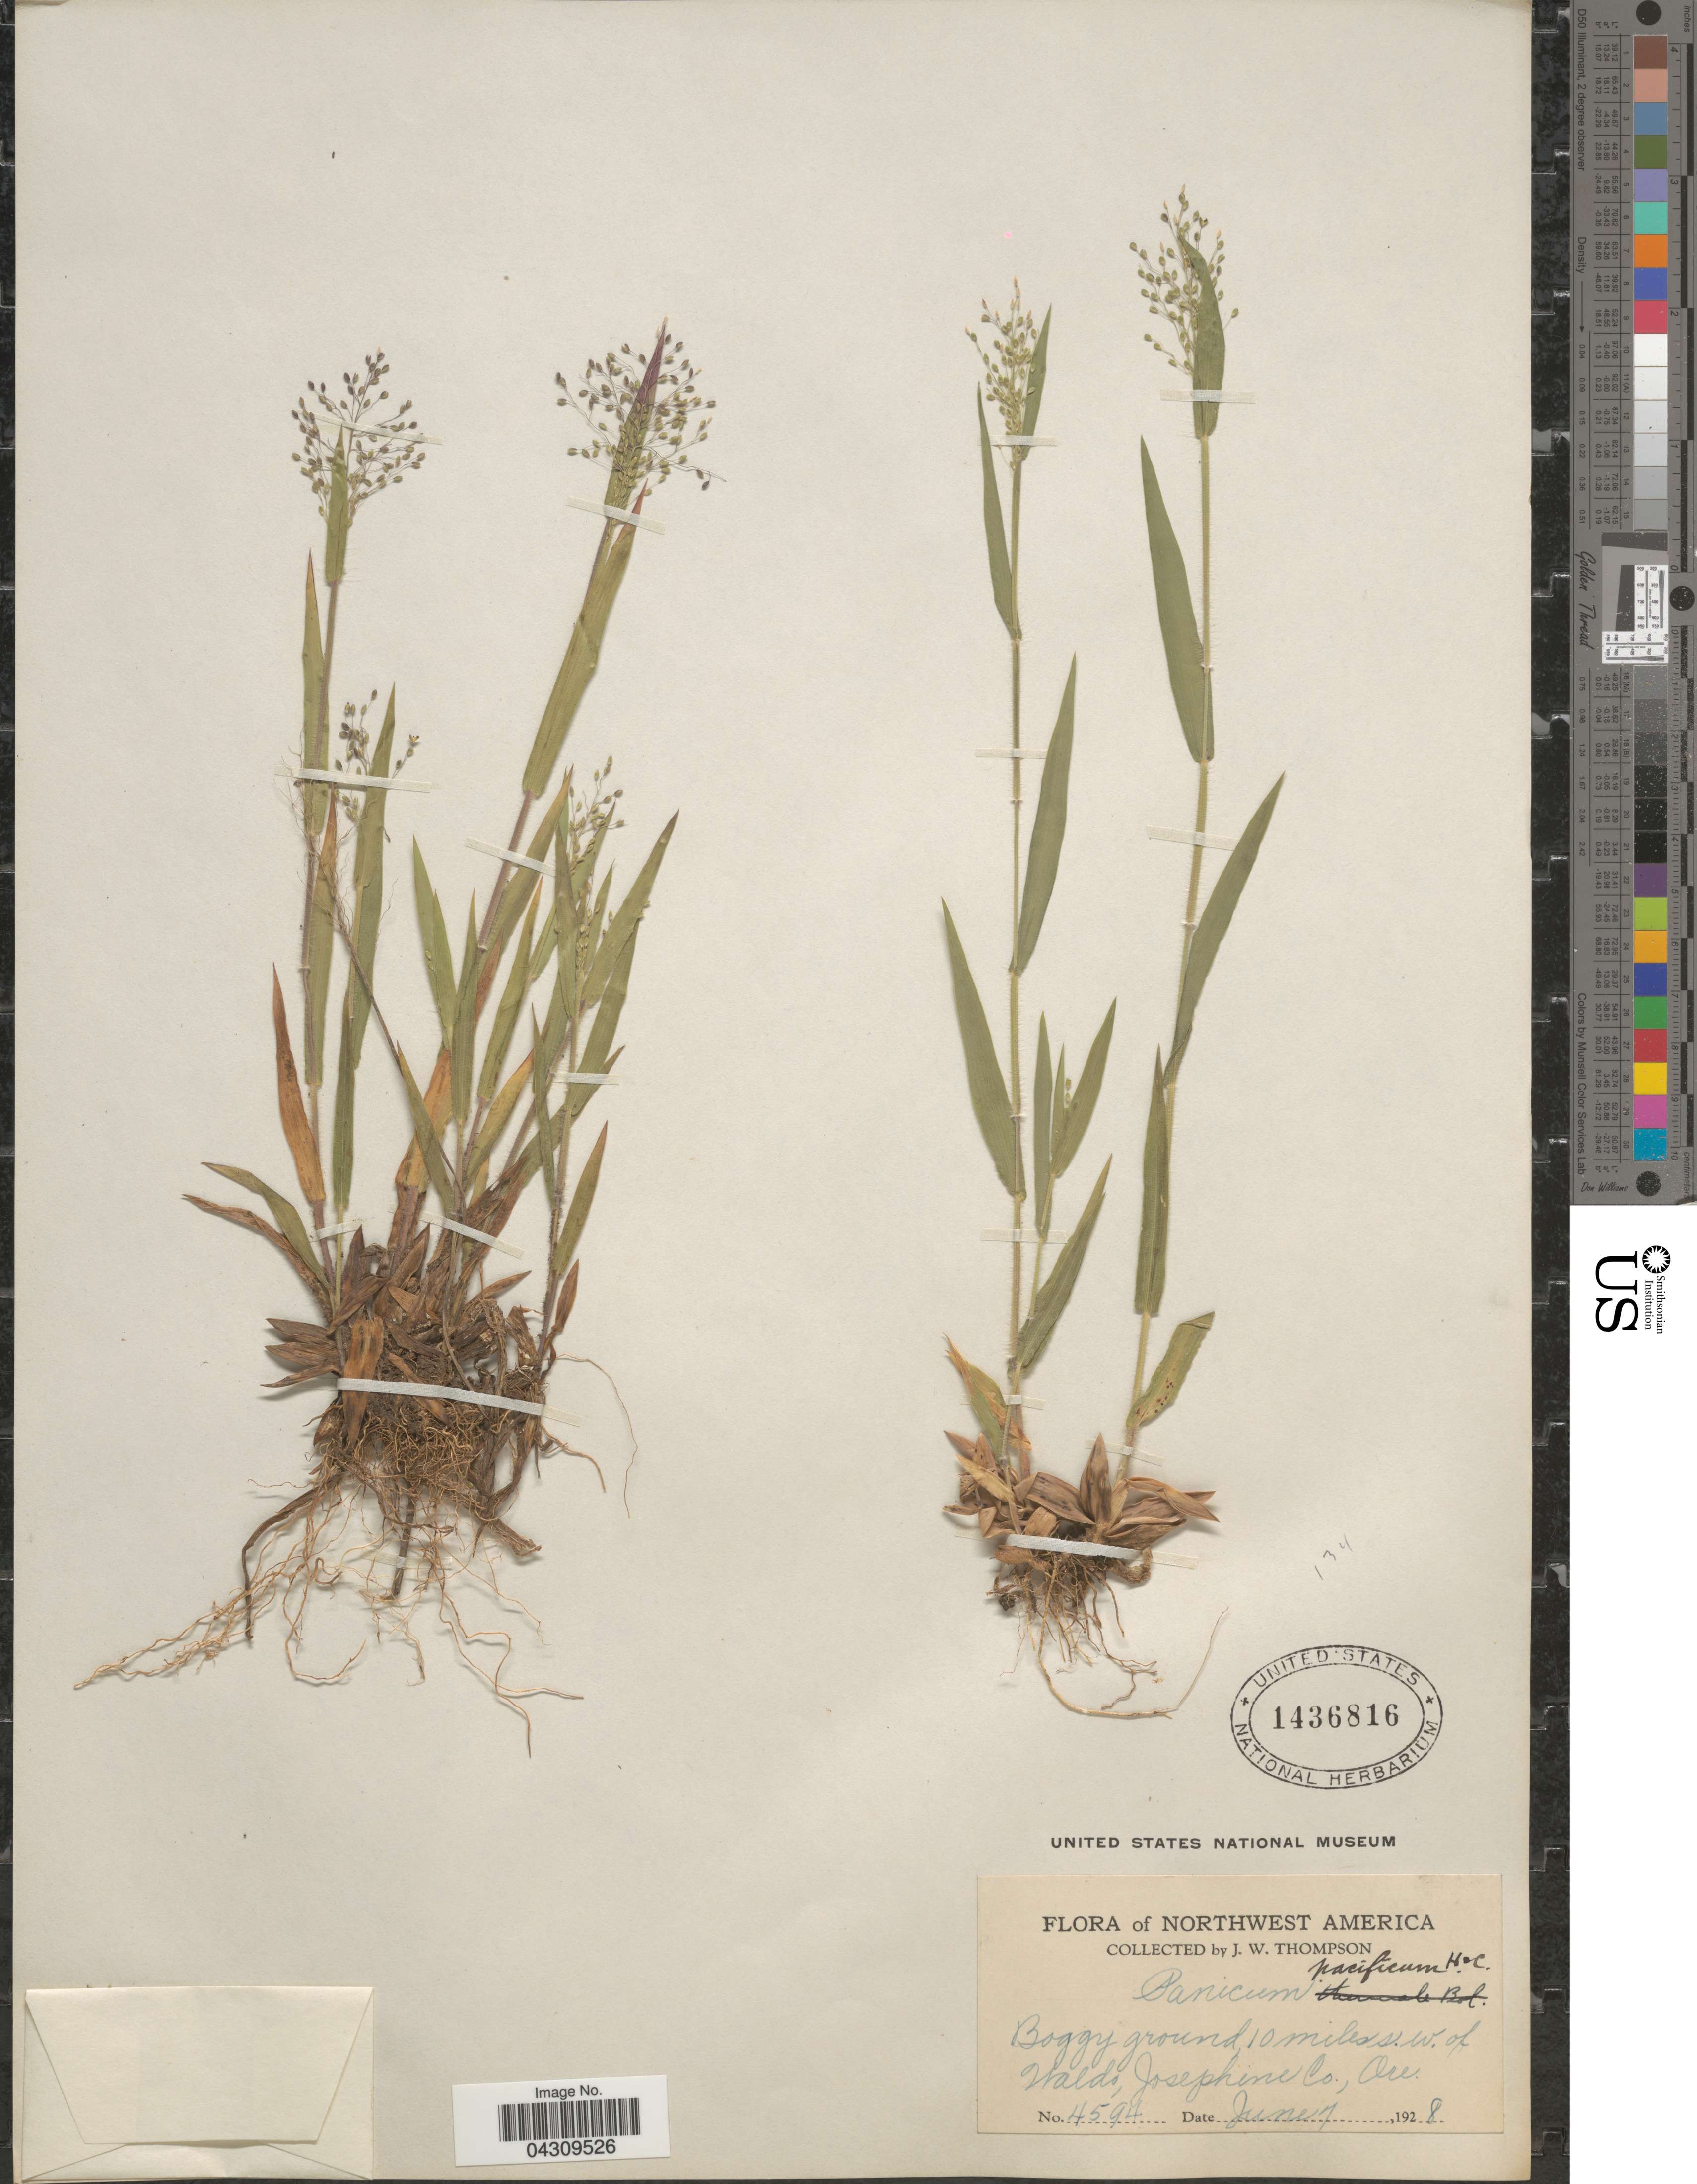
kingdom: Plantae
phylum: Tracheophyta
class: Liliopsida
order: Poales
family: Poaceae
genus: Dichanthelium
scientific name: Dichanthelium acuminatum var. acuminatum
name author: (Sw.) Gould & C.A. Clark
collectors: J. Thompson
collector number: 4594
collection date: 1928-06-07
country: United States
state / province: Oregon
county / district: Josephine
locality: Northwest America. Boggy ground 10 miles s.w. of Waldo, Josephine Co.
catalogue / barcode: US 1436816